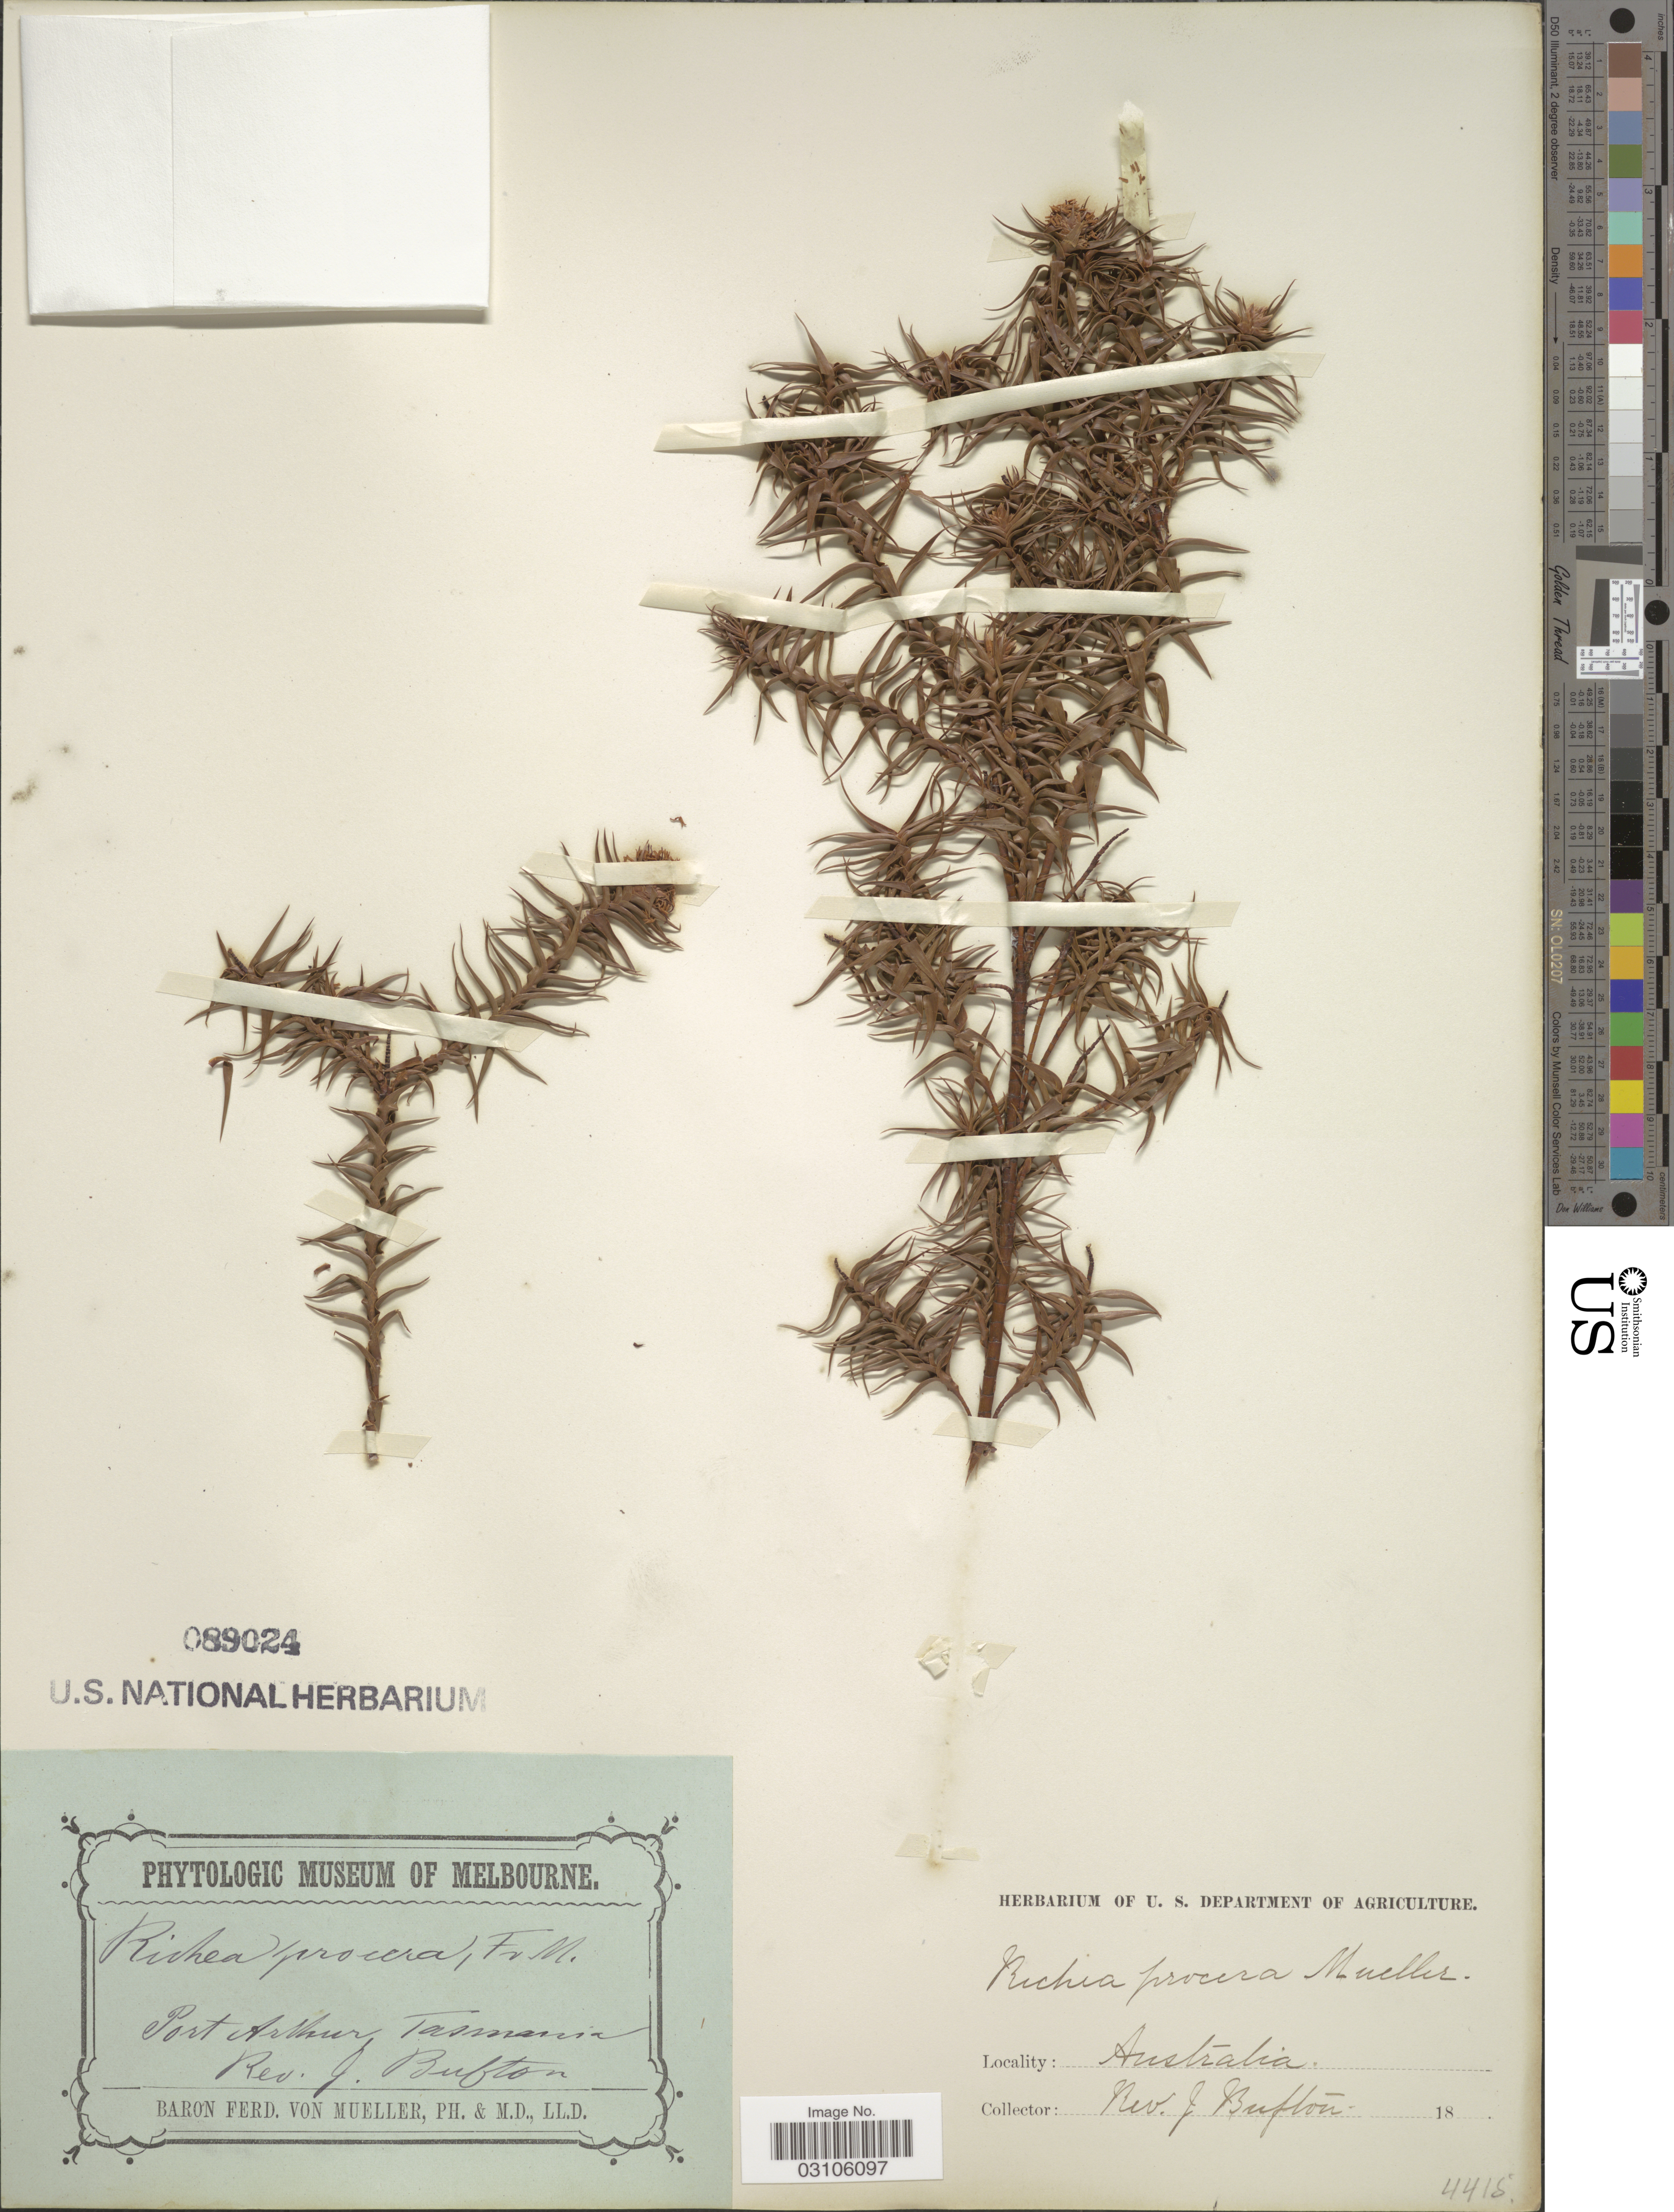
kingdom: Plantae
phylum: Tracheophyta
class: Magnoliopsida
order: Ericales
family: Ericaceae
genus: Richea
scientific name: Richea procera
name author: F. Muell.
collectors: J. Bufton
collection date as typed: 18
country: Australia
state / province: Tasmania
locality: Port Arthur.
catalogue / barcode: US 89024